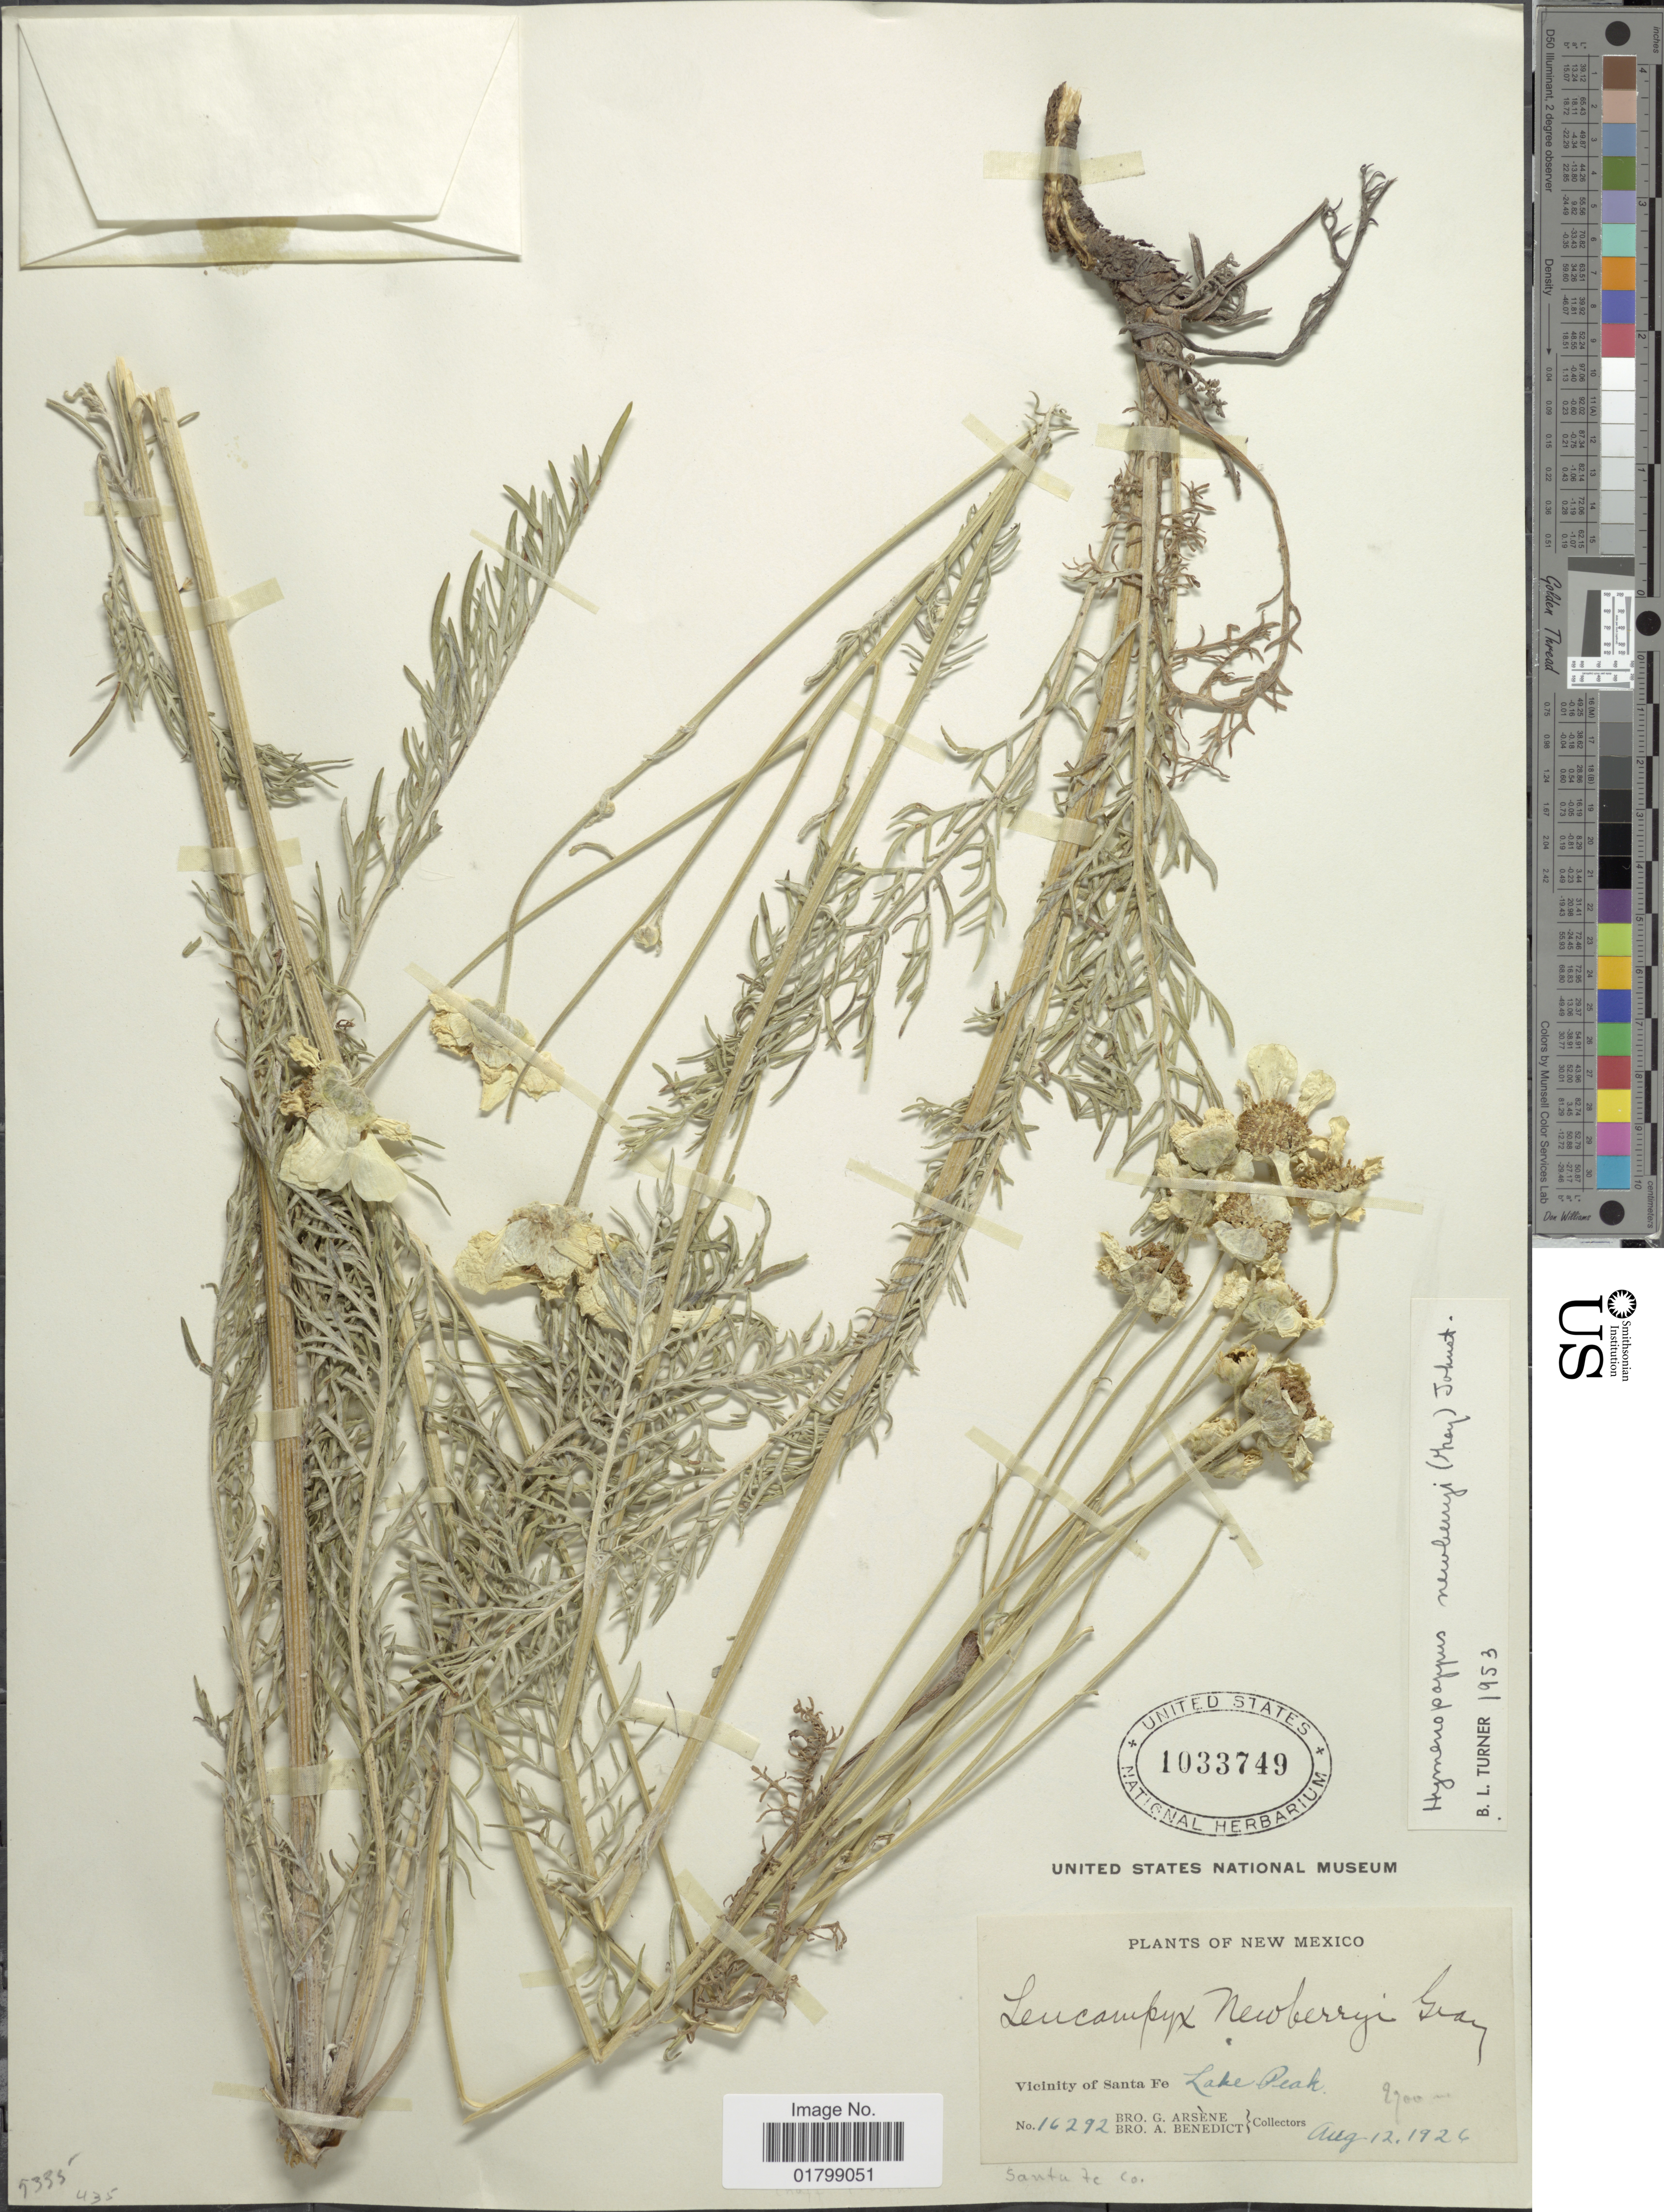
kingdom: Plantae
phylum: Tracheophyta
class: Magnoliopsida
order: Asterales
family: Asteraceae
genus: Hymenopappus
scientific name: Hymenopappus newberryi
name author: (D.D. Keck) B.L. Turner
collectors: Bro. G. Arsène & Bro. Benedict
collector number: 16292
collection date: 1926-08-12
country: United States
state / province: New Mexico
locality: Vicinity of Santa Fe, Lake Peak, Santa Fe Co.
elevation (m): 2700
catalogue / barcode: US 1033749